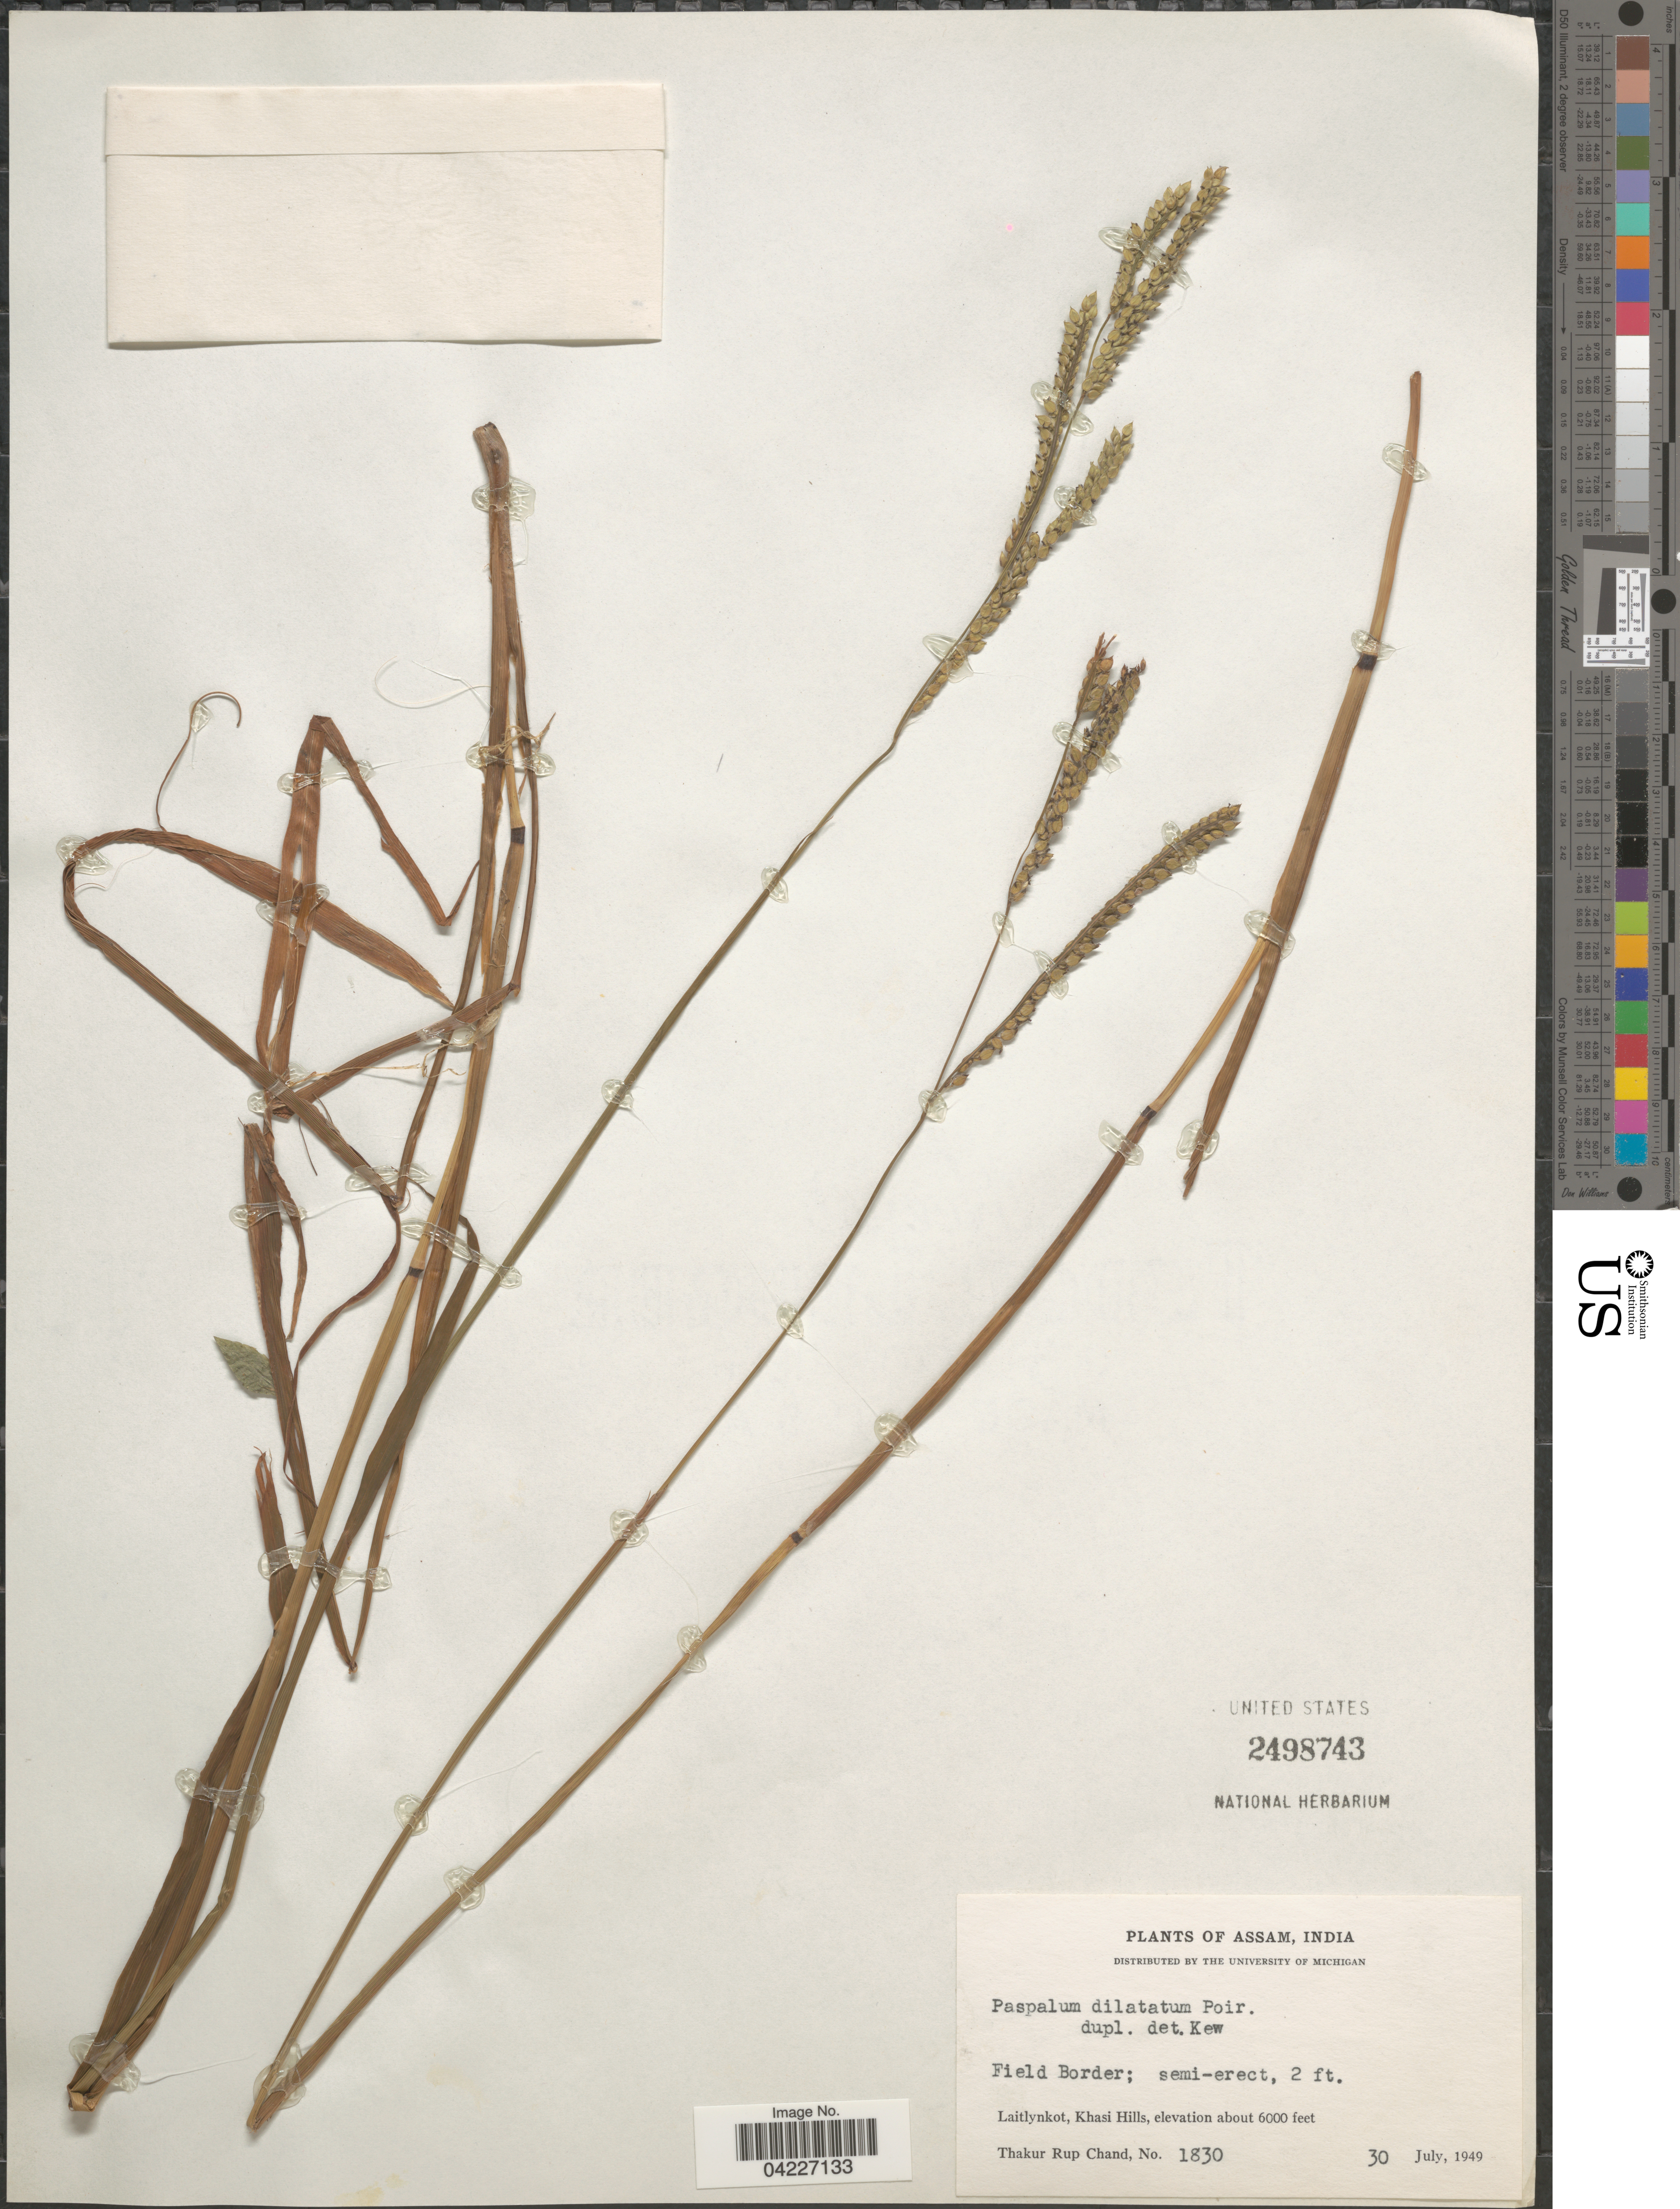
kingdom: Plantae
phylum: Tracheophyta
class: Liliopsida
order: Poales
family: Poaceae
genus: Paspalum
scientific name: Paspalum dilatatum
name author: Poir.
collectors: T. R. Chand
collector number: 1830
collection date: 1949-07-30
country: India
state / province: Meghalaya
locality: Laitlynkot, Khasi Hills.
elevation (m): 1829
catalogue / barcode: US 2498743